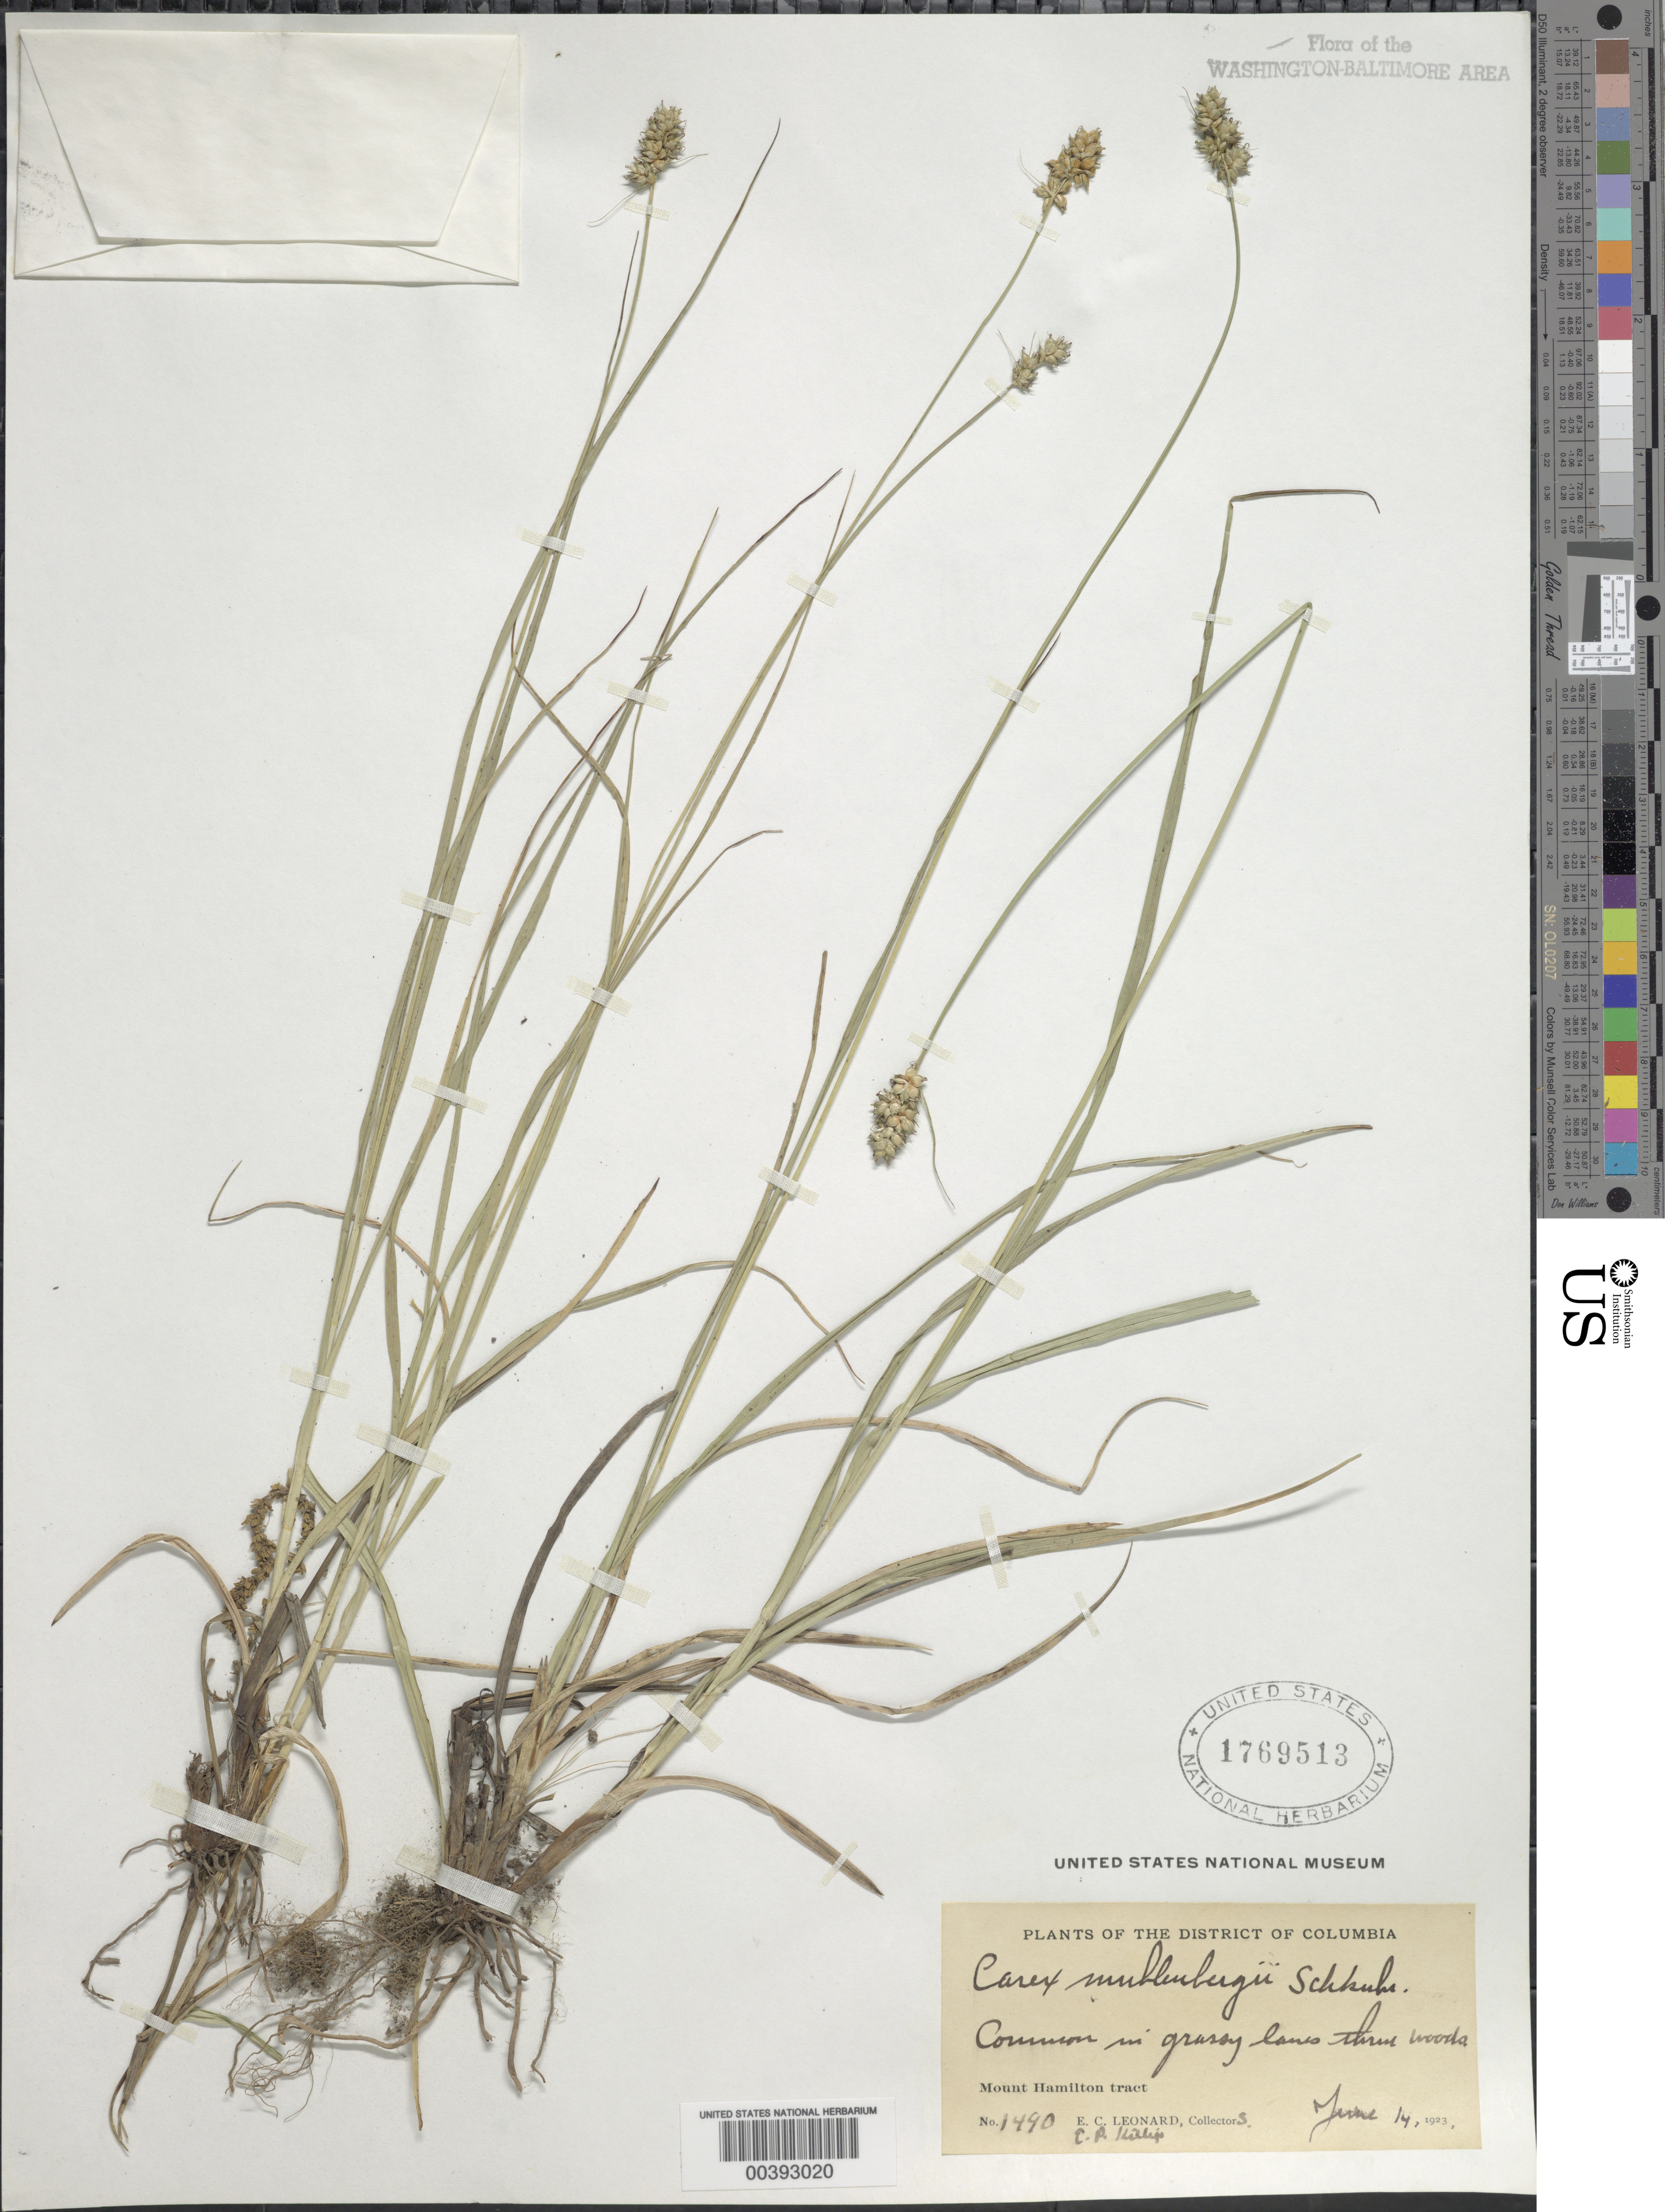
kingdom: Plantae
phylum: Tracheophyta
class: Liliopsida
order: Poales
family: Cyperaceae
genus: Carex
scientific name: Carex muehlenbergii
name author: Willd.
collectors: E. C. Leonard & E. P. Killip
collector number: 1490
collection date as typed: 14 Jun 1923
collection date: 1923-06-14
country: United States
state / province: District of Columbia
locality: Mount Hamilton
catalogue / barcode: US 1769513